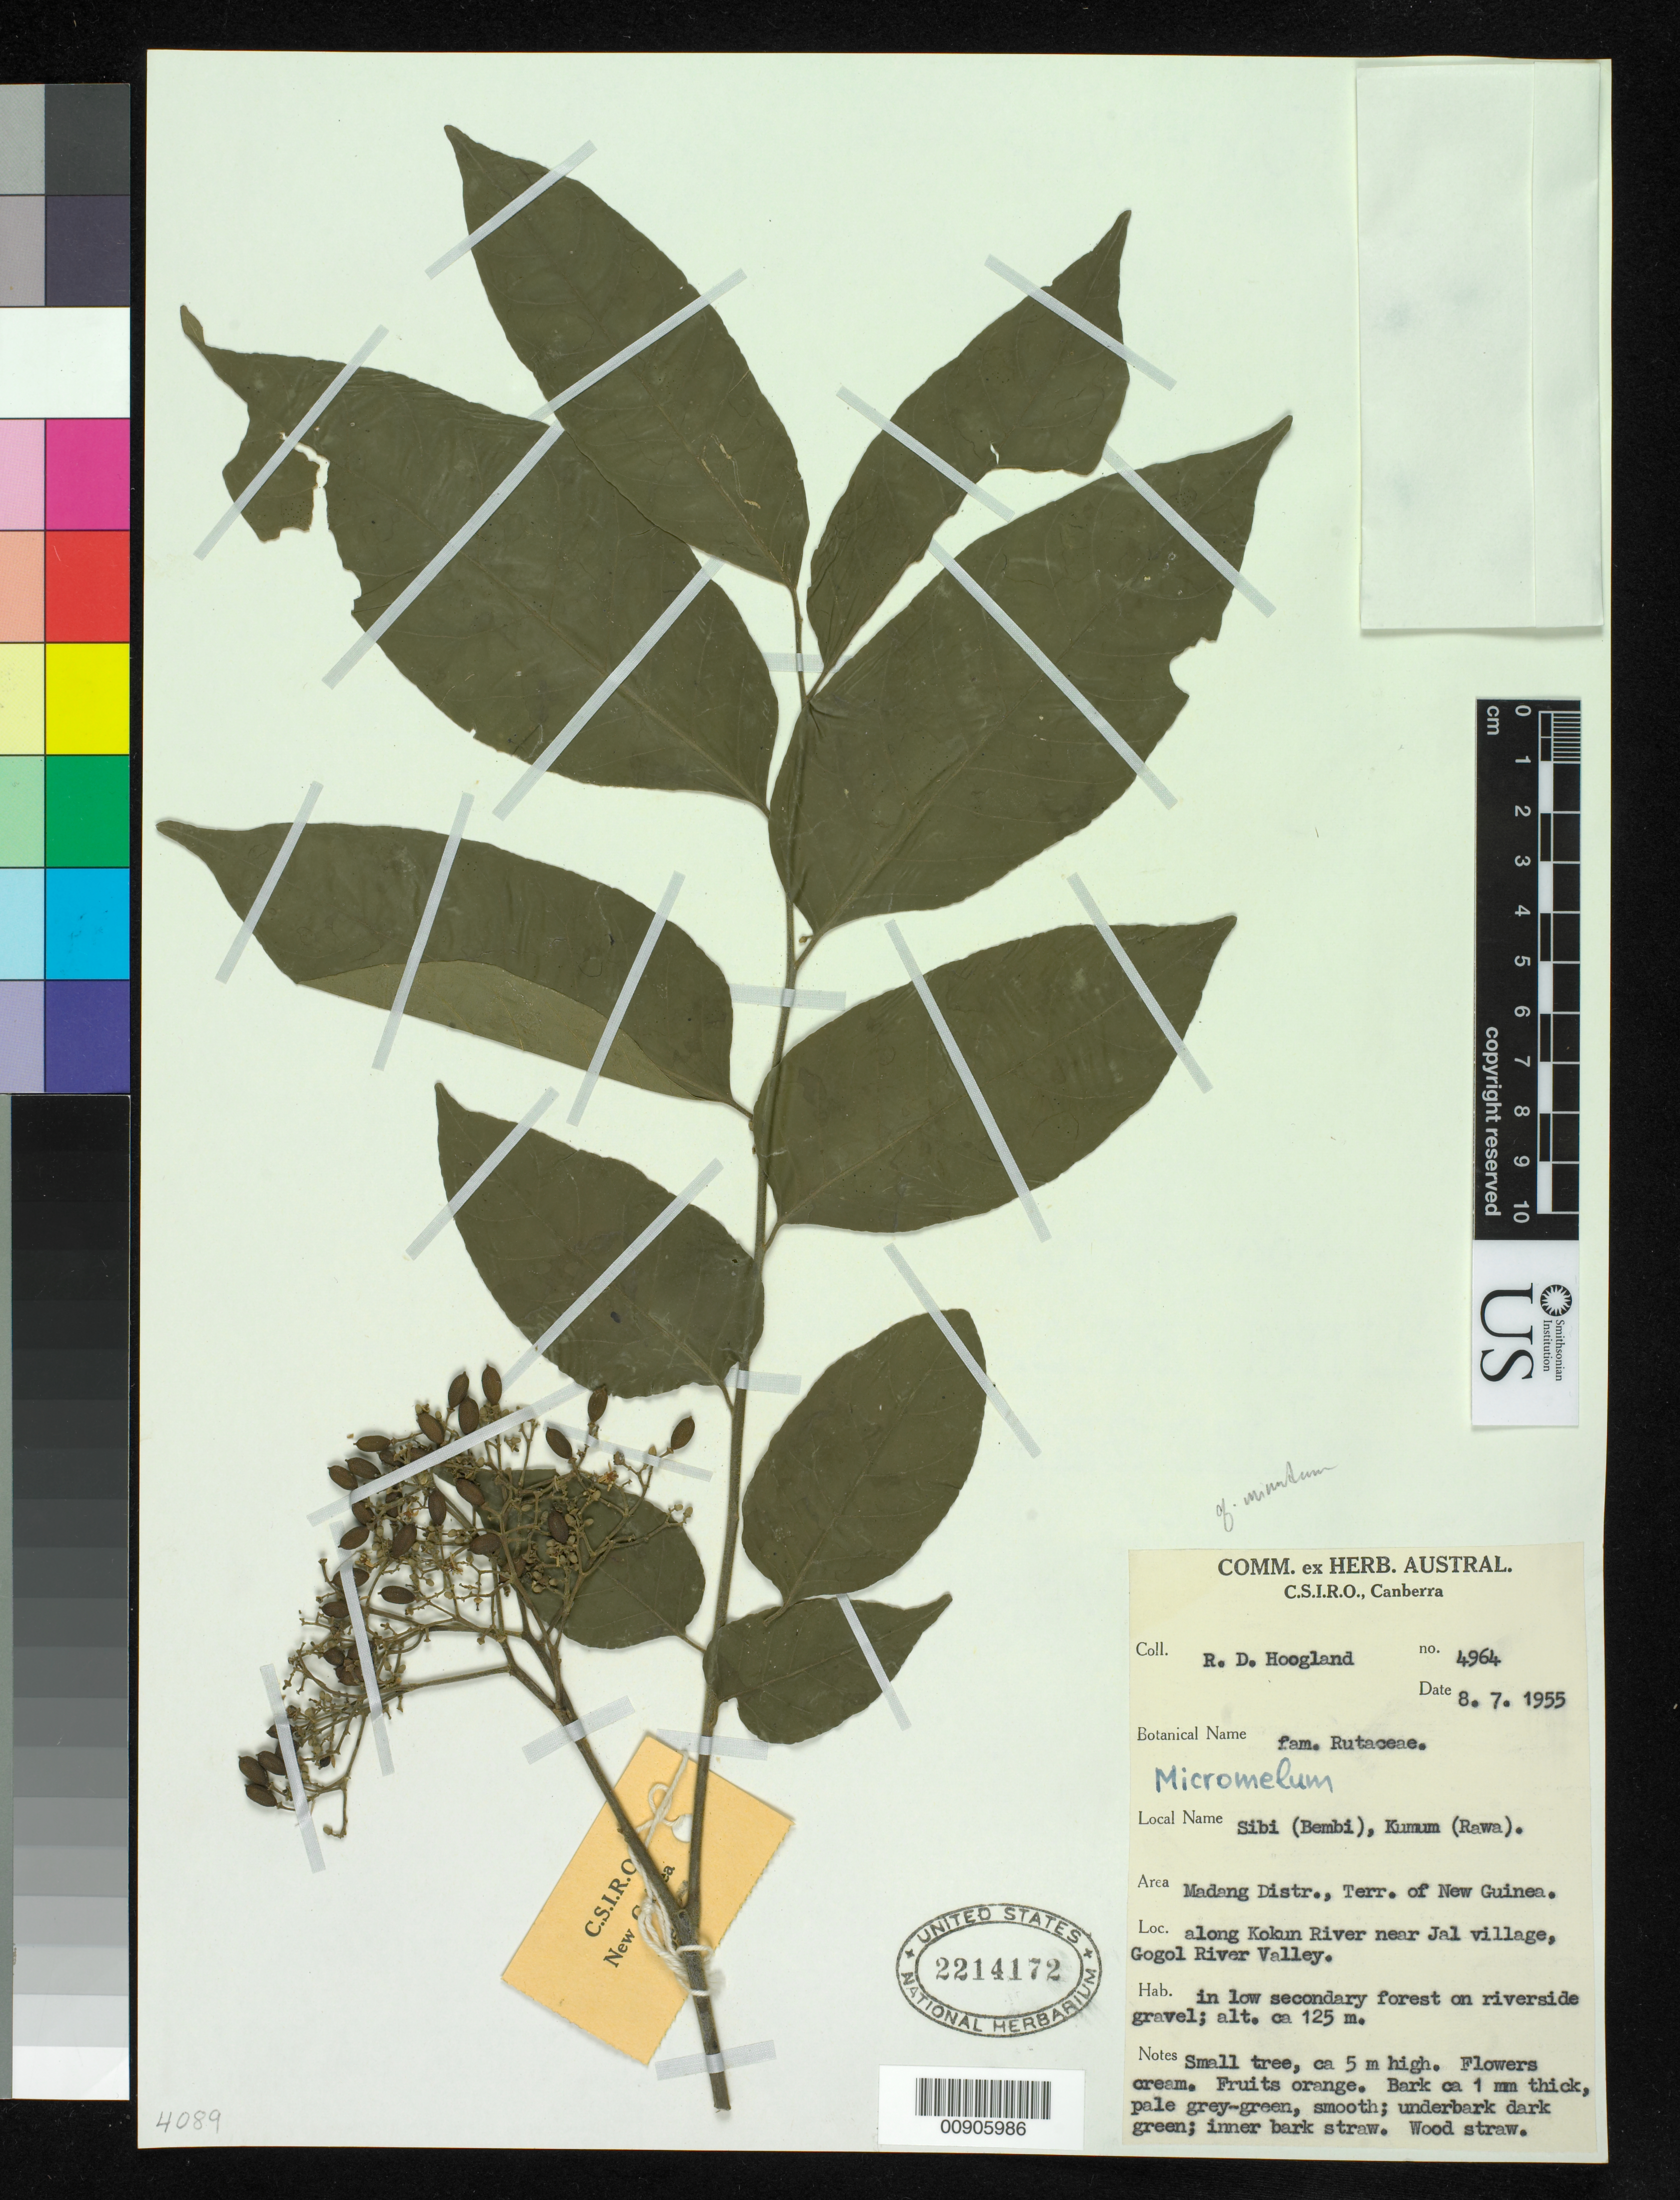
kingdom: Plantae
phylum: Tracheophyta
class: Magnoliopsida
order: Sapindales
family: Rutaceae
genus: Micromelum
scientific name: Micromelum minutum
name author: (G. Forst.) Wight & Arn.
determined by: Hansen, B.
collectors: R. D. Hoogland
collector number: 4964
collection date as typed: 08 Jul 1955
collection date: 1955-07-08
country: Papua New Guinea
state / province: Madang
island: New Guinea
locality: Madang Distr., Terr. Of New Guinea. Along Kokun River near Jal village, Gogol River Valley.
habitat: in low secondary forest on riverside gravel; alt. ca 125 m.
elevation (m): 125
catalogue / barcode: US 2214172